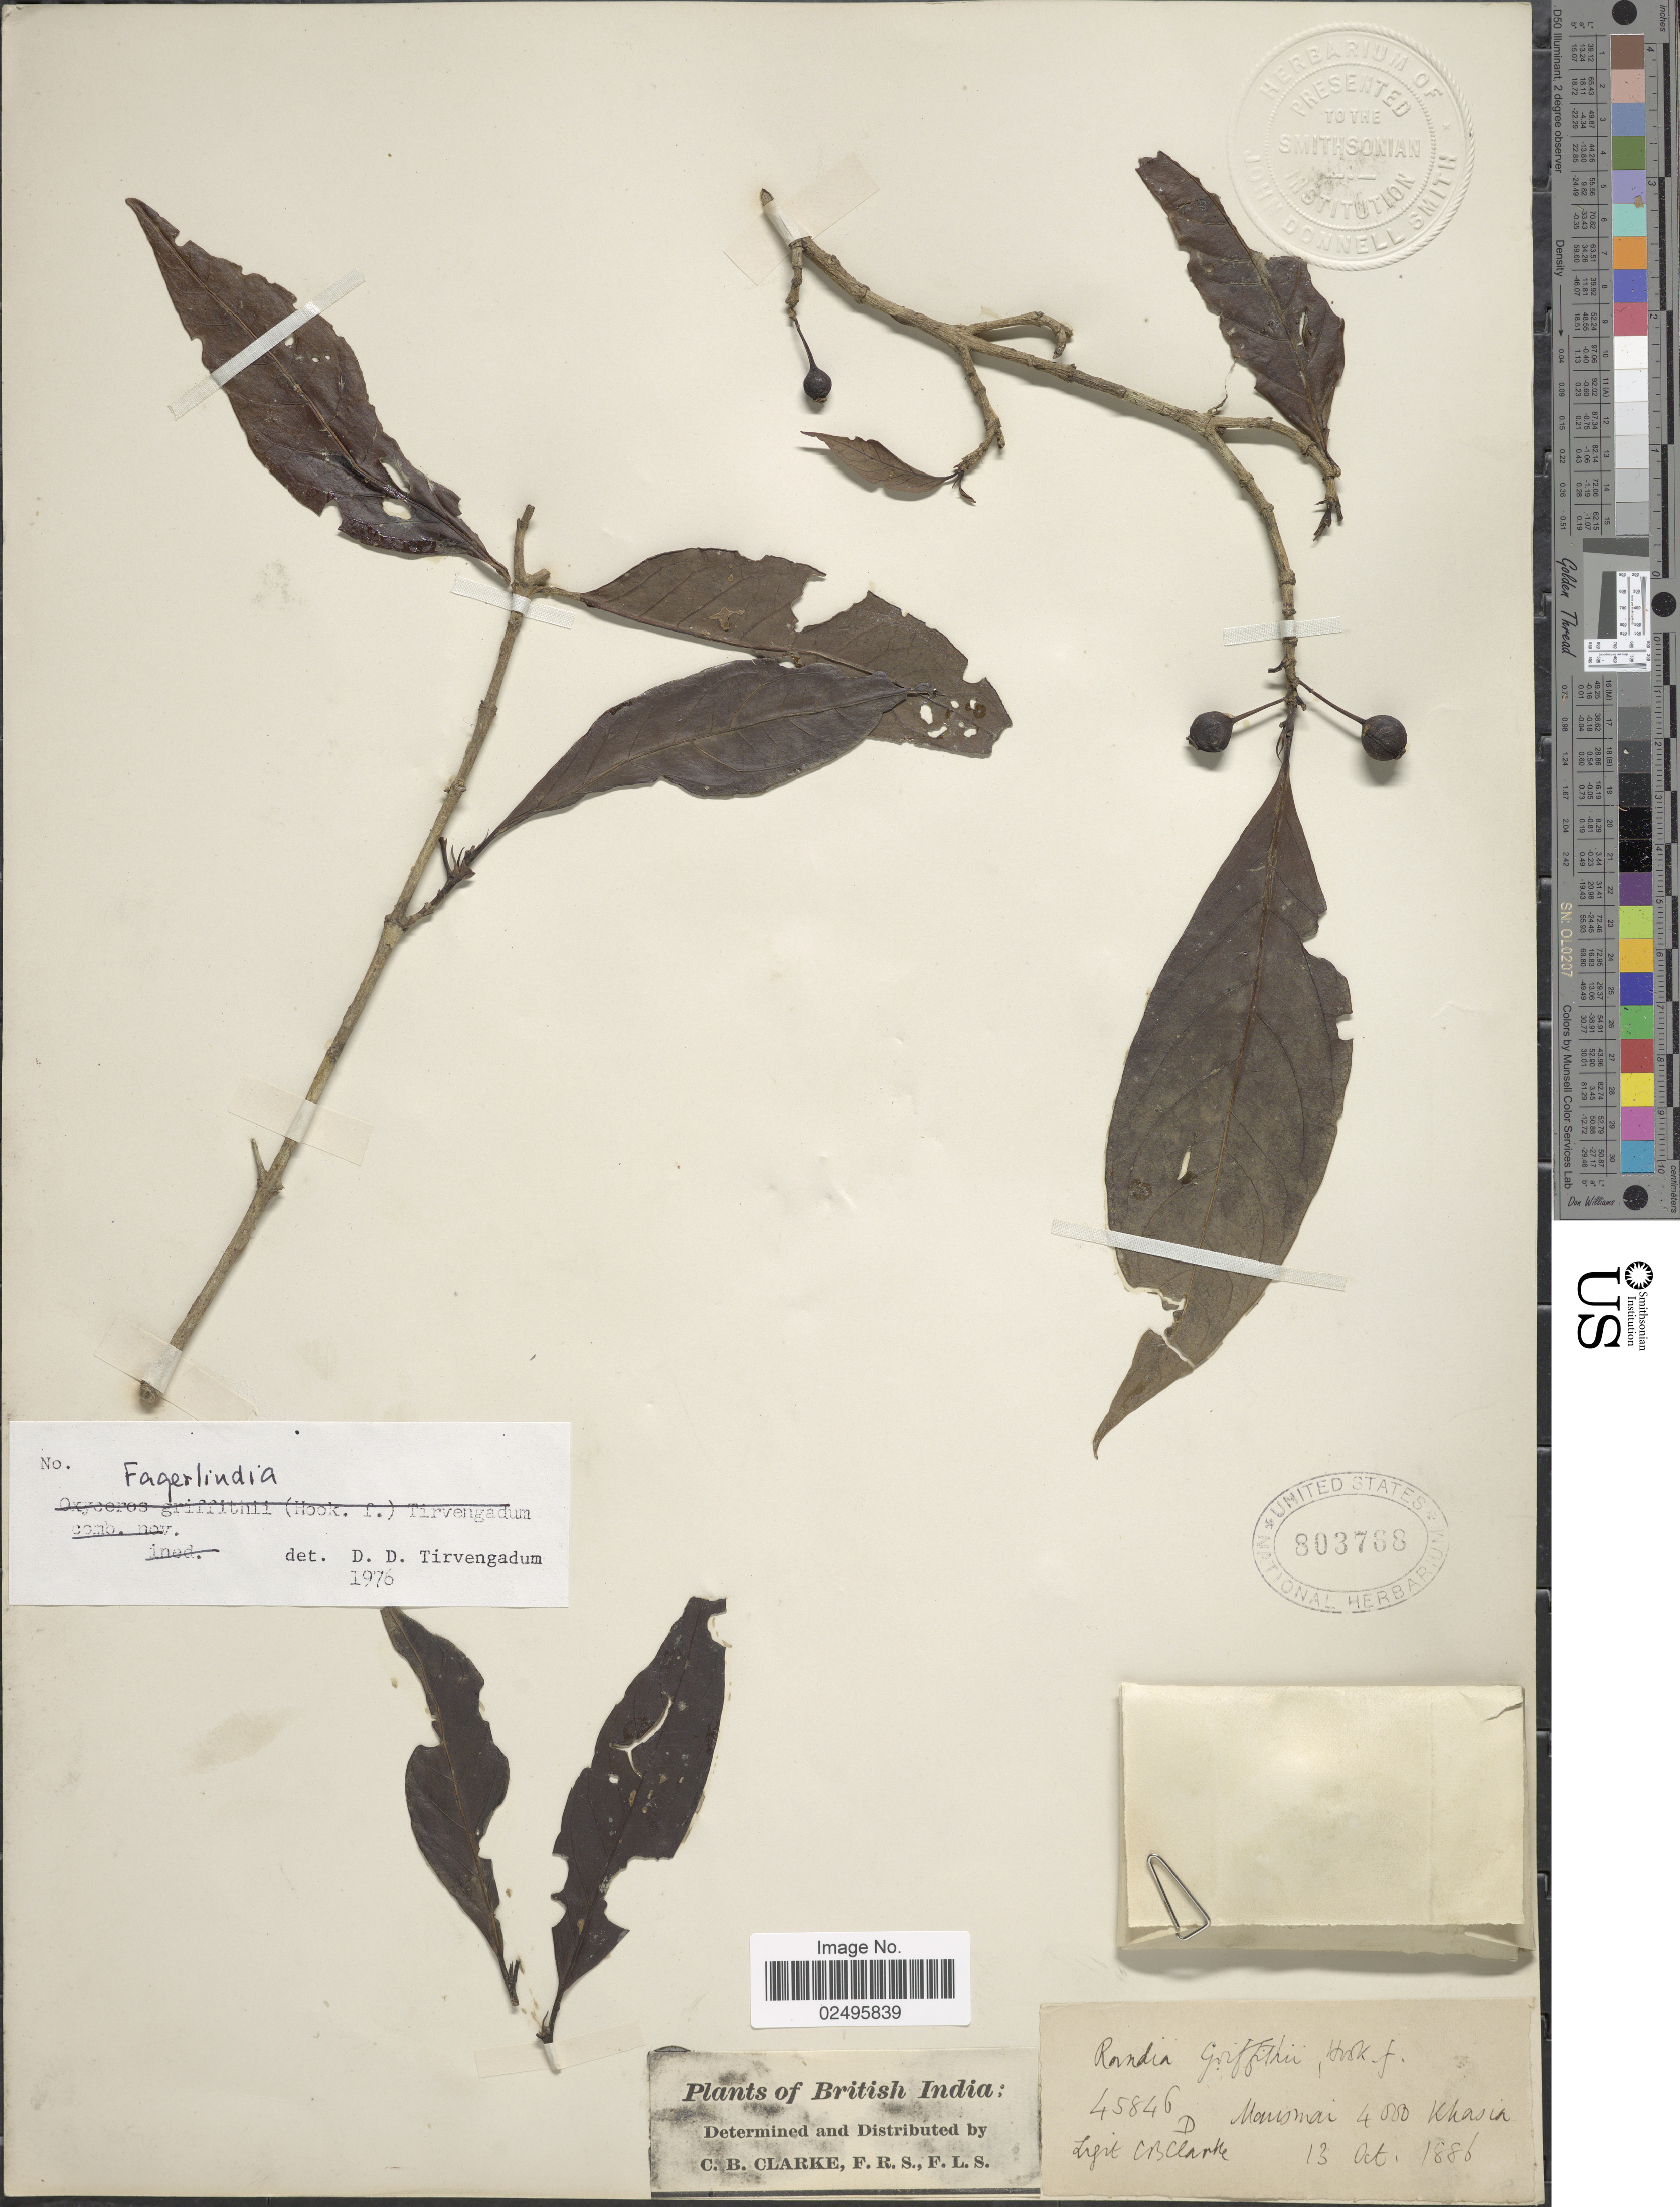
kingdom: Plantae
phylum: Tracheophyta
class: Magnoliopsida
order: Gentianales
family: Rubiaceae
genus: Oxyceros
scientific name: Oxyceros griffithii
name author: (Hook. f.) W.C. Chen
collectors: C. B. Clarke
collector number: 45846D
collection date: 1886-10-13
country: India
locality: Mansmai Khasia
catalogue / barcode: US 803768